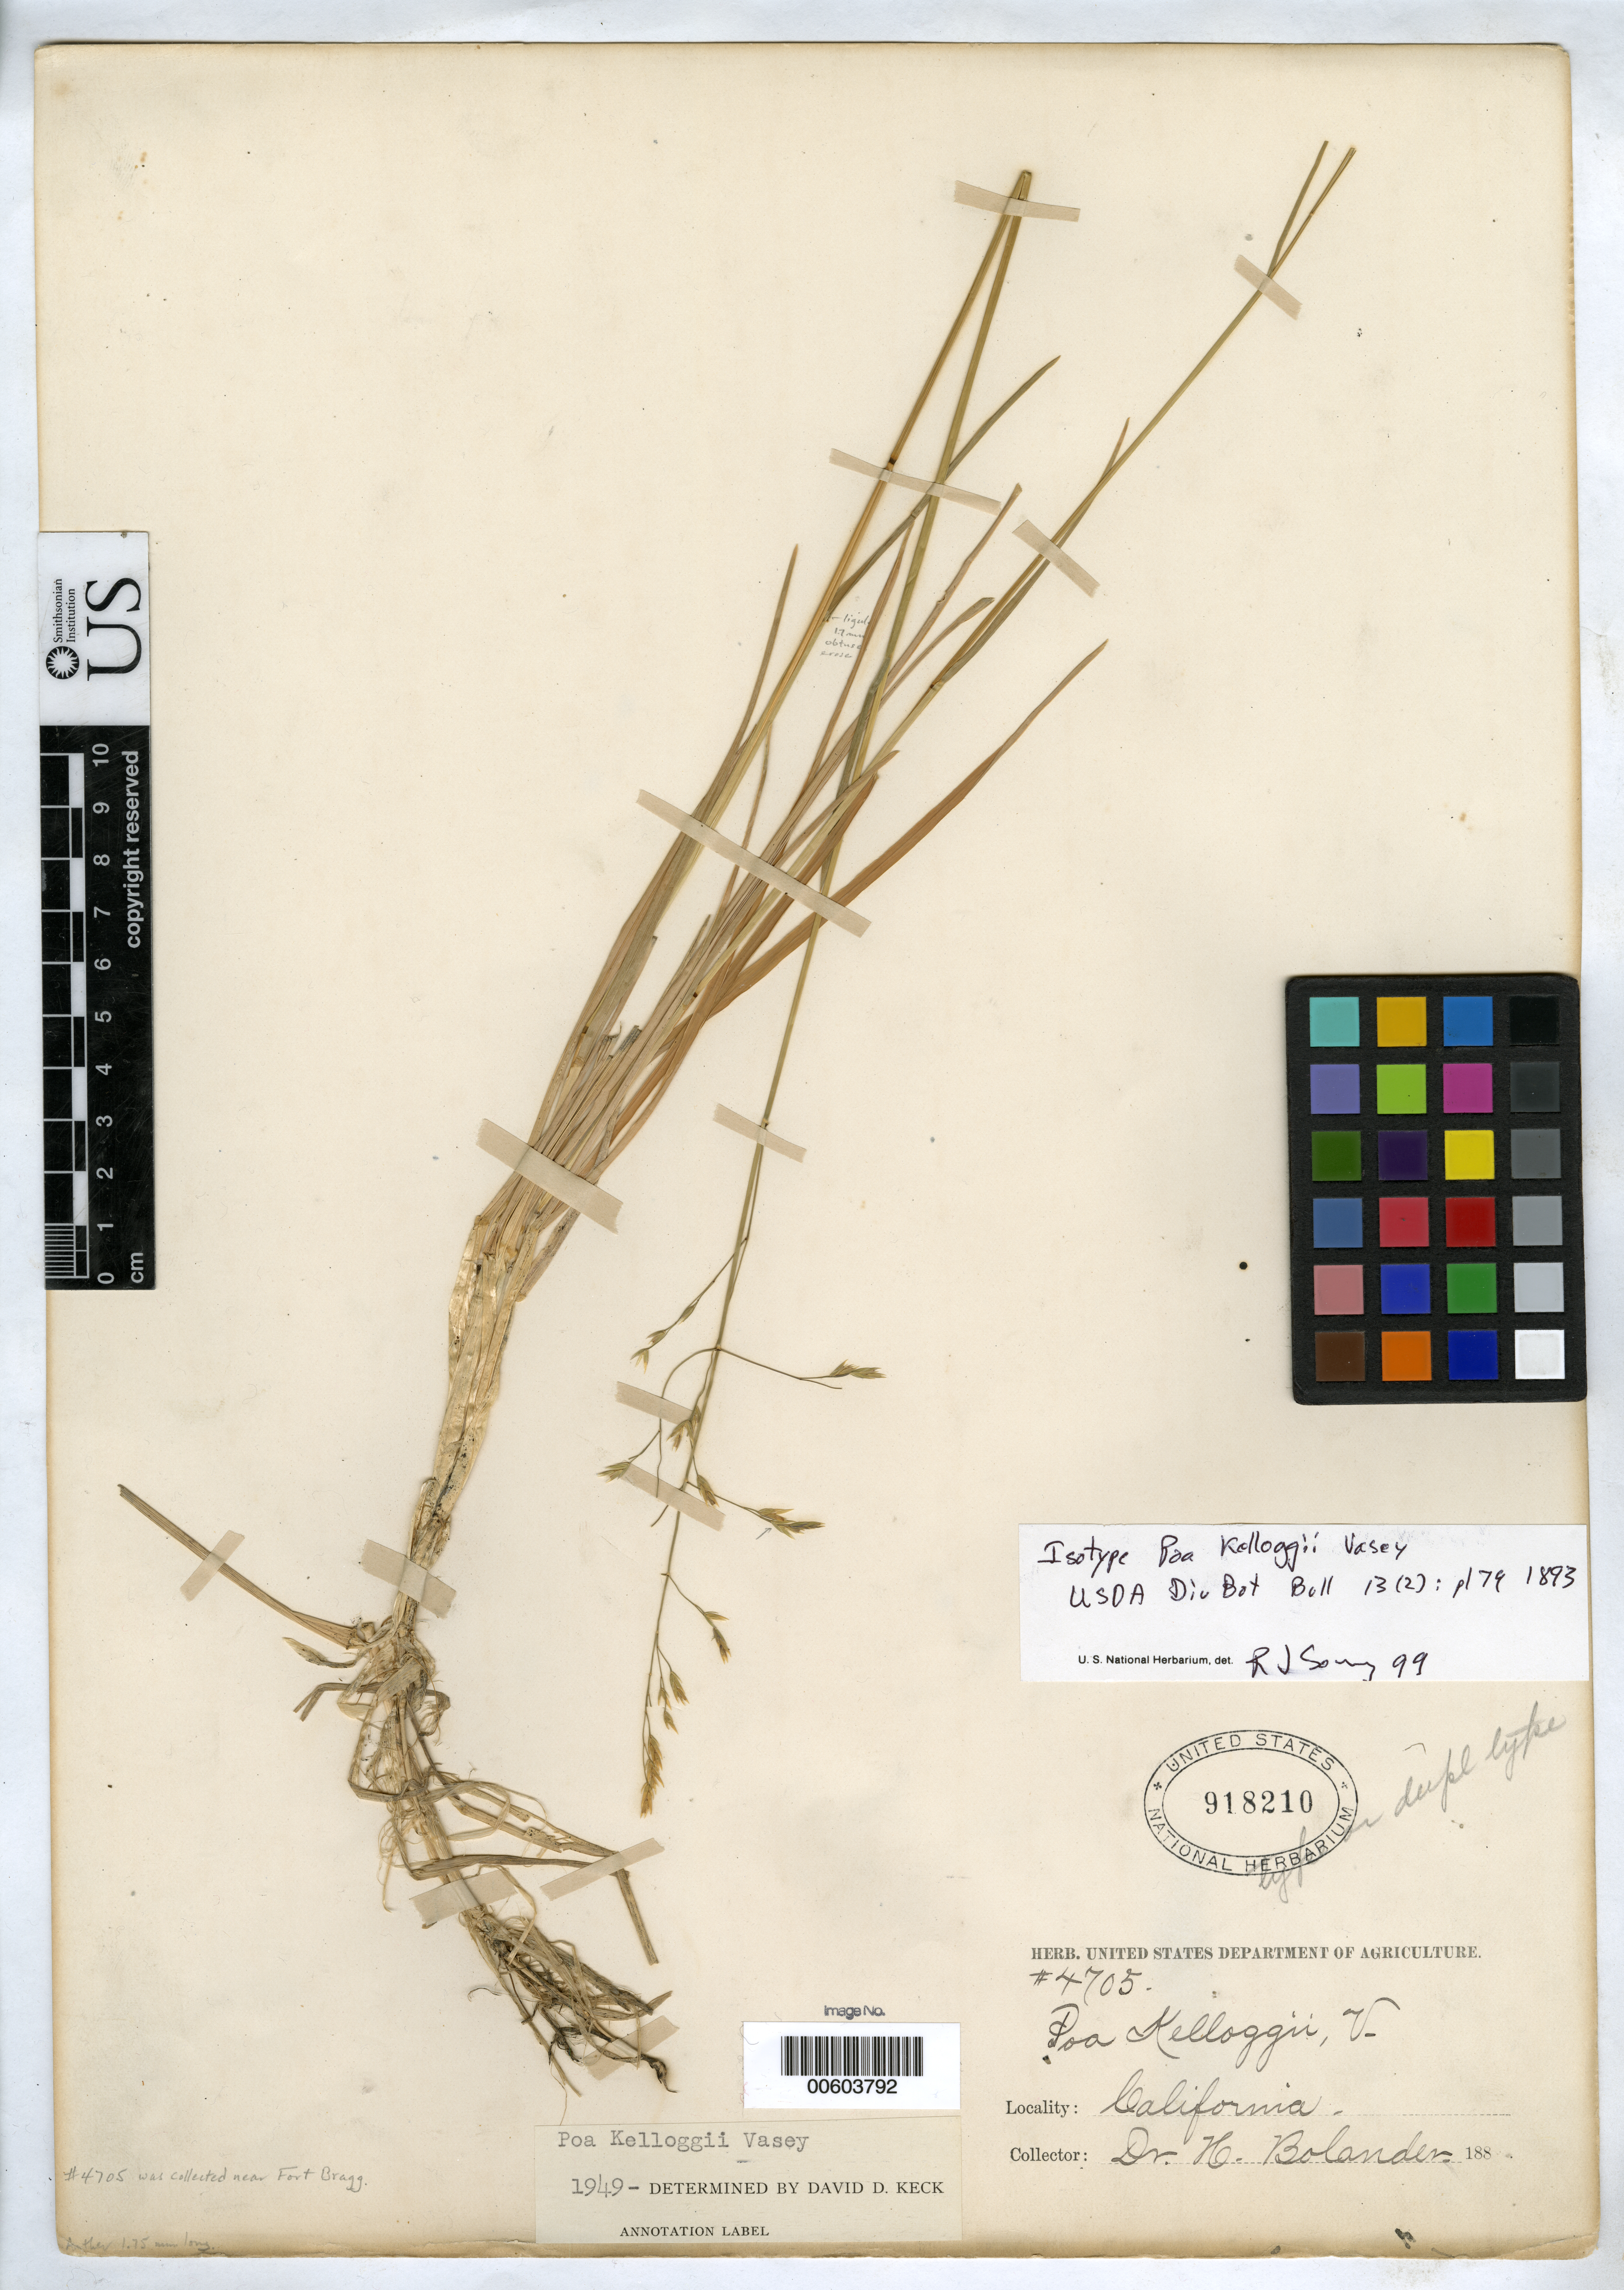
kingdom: Plantae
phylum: Tracheophyta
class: Liliopsida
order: Poales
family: Poaceae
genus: Poa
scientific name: Poa kelloggii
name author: Vasey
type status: Isotype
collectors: H. Bolander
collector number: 4705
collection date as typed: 188-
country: United States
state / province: California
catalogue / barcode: US 918210